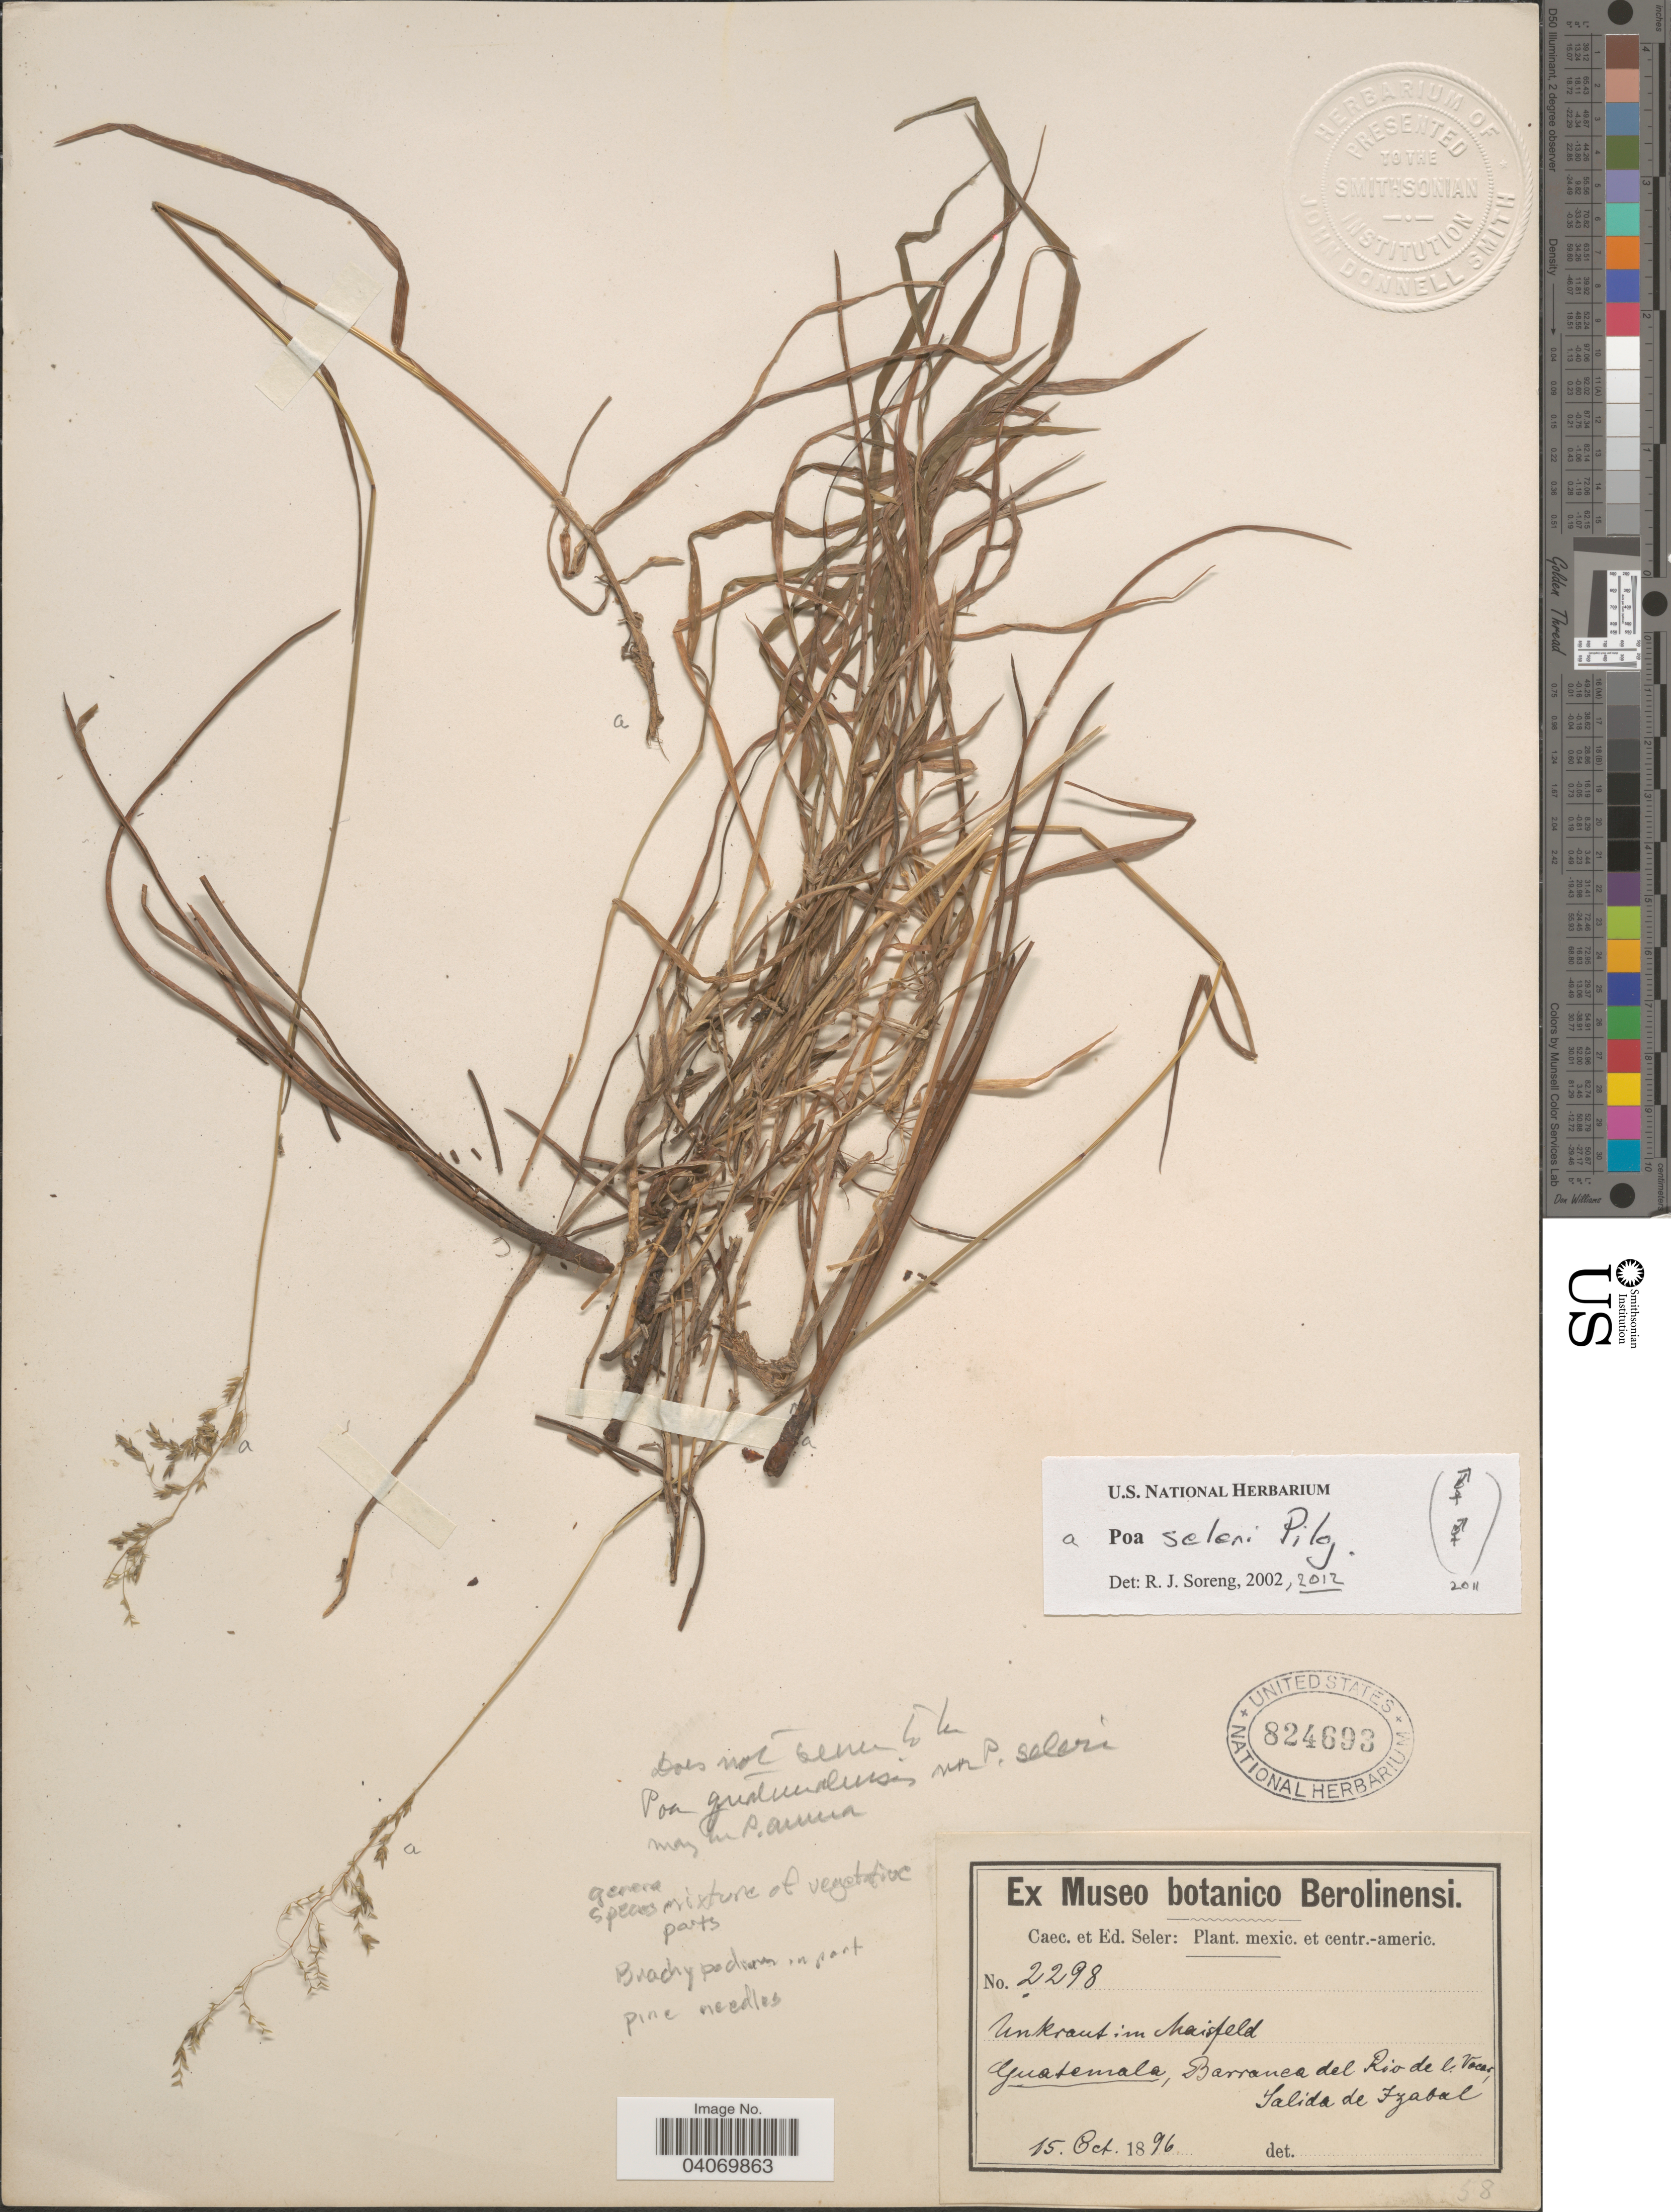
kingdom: Plantae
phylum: Tracheophyta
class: Liliopsida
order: Poales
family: Poaceae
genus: Poa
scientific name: Poa seleri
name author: Pilg.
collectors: ex Caec. et Ed Seler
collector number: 2298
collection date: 1896-10-15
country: Guatemala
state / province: Izabal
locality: Barranca del Rio de l Vacas, Salida de Izabal.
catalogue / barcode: US 824693